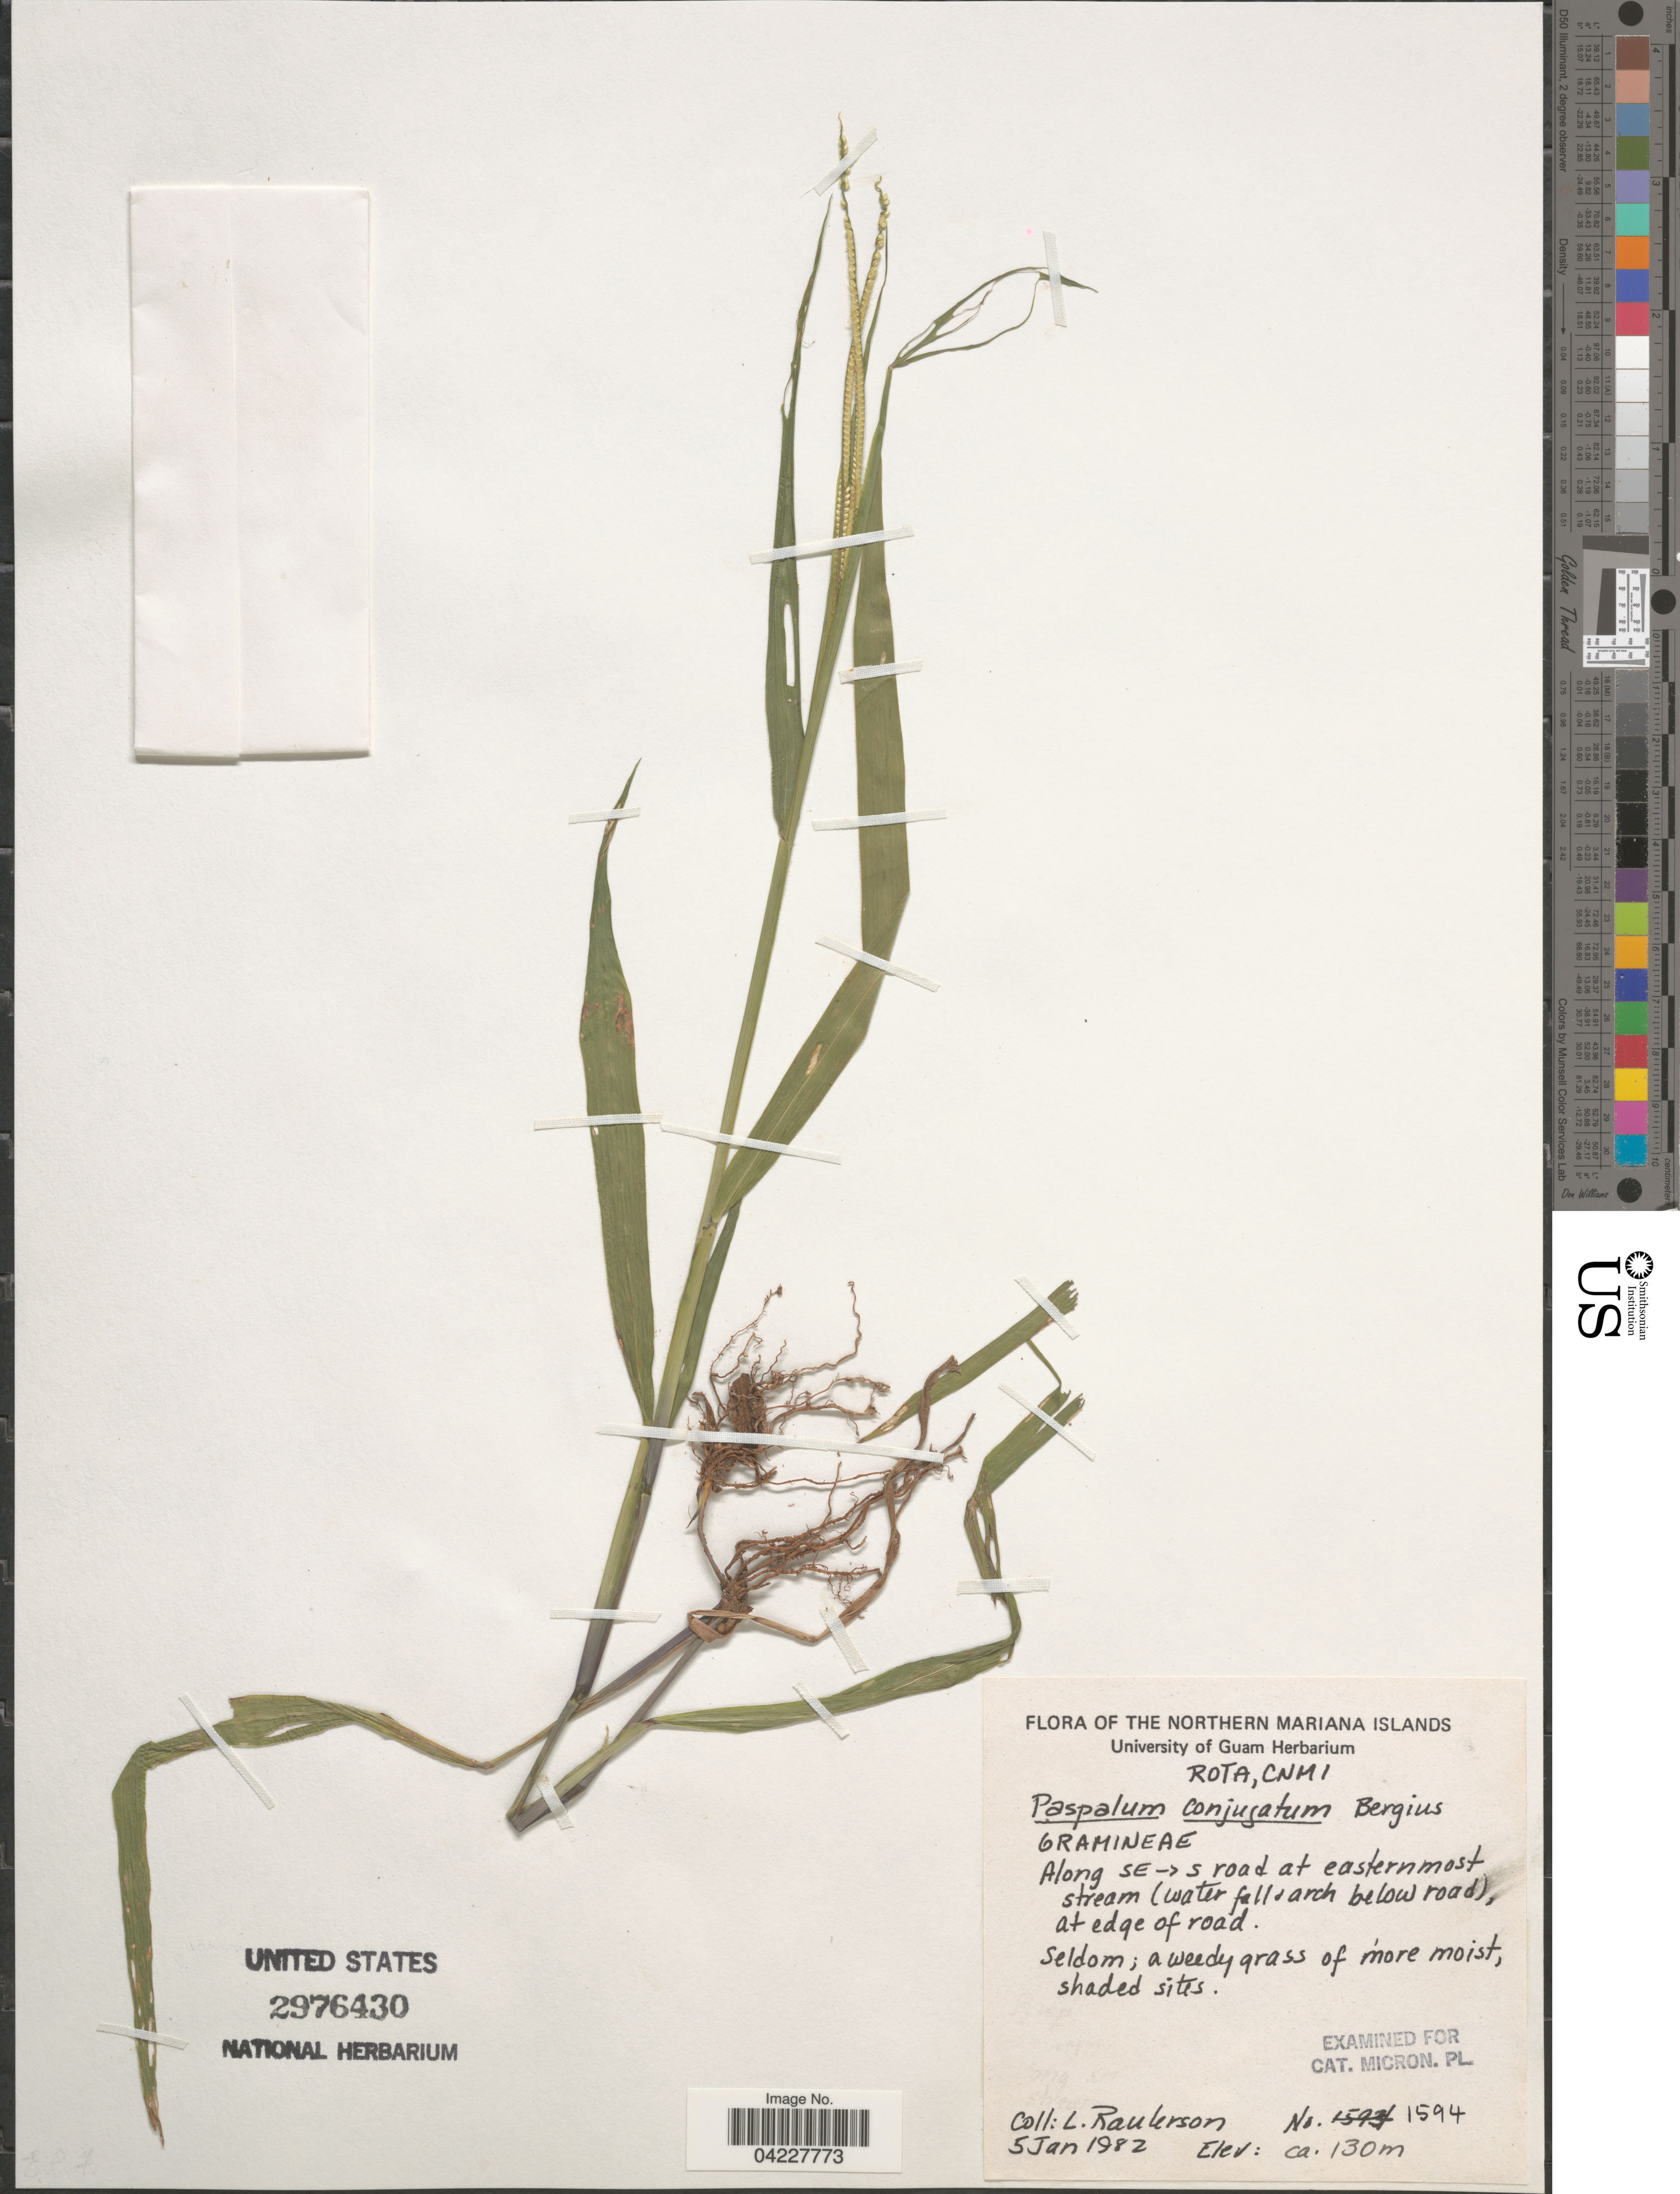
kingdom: Plantae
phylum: Tracheophyta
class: Liliopsida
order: Poales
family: Poaceae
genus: Paspalum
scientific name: Paspalum conjugatum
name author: P.J. Bergius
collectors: L. Raulerson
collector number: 1594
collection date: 1982-01-05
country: Northern Mariana Islands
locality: Rota, CNMI. Along SE -> s road at eastern most stream (water fall & arch below road), at edge of road.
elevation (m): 130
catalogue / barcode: US 2976430